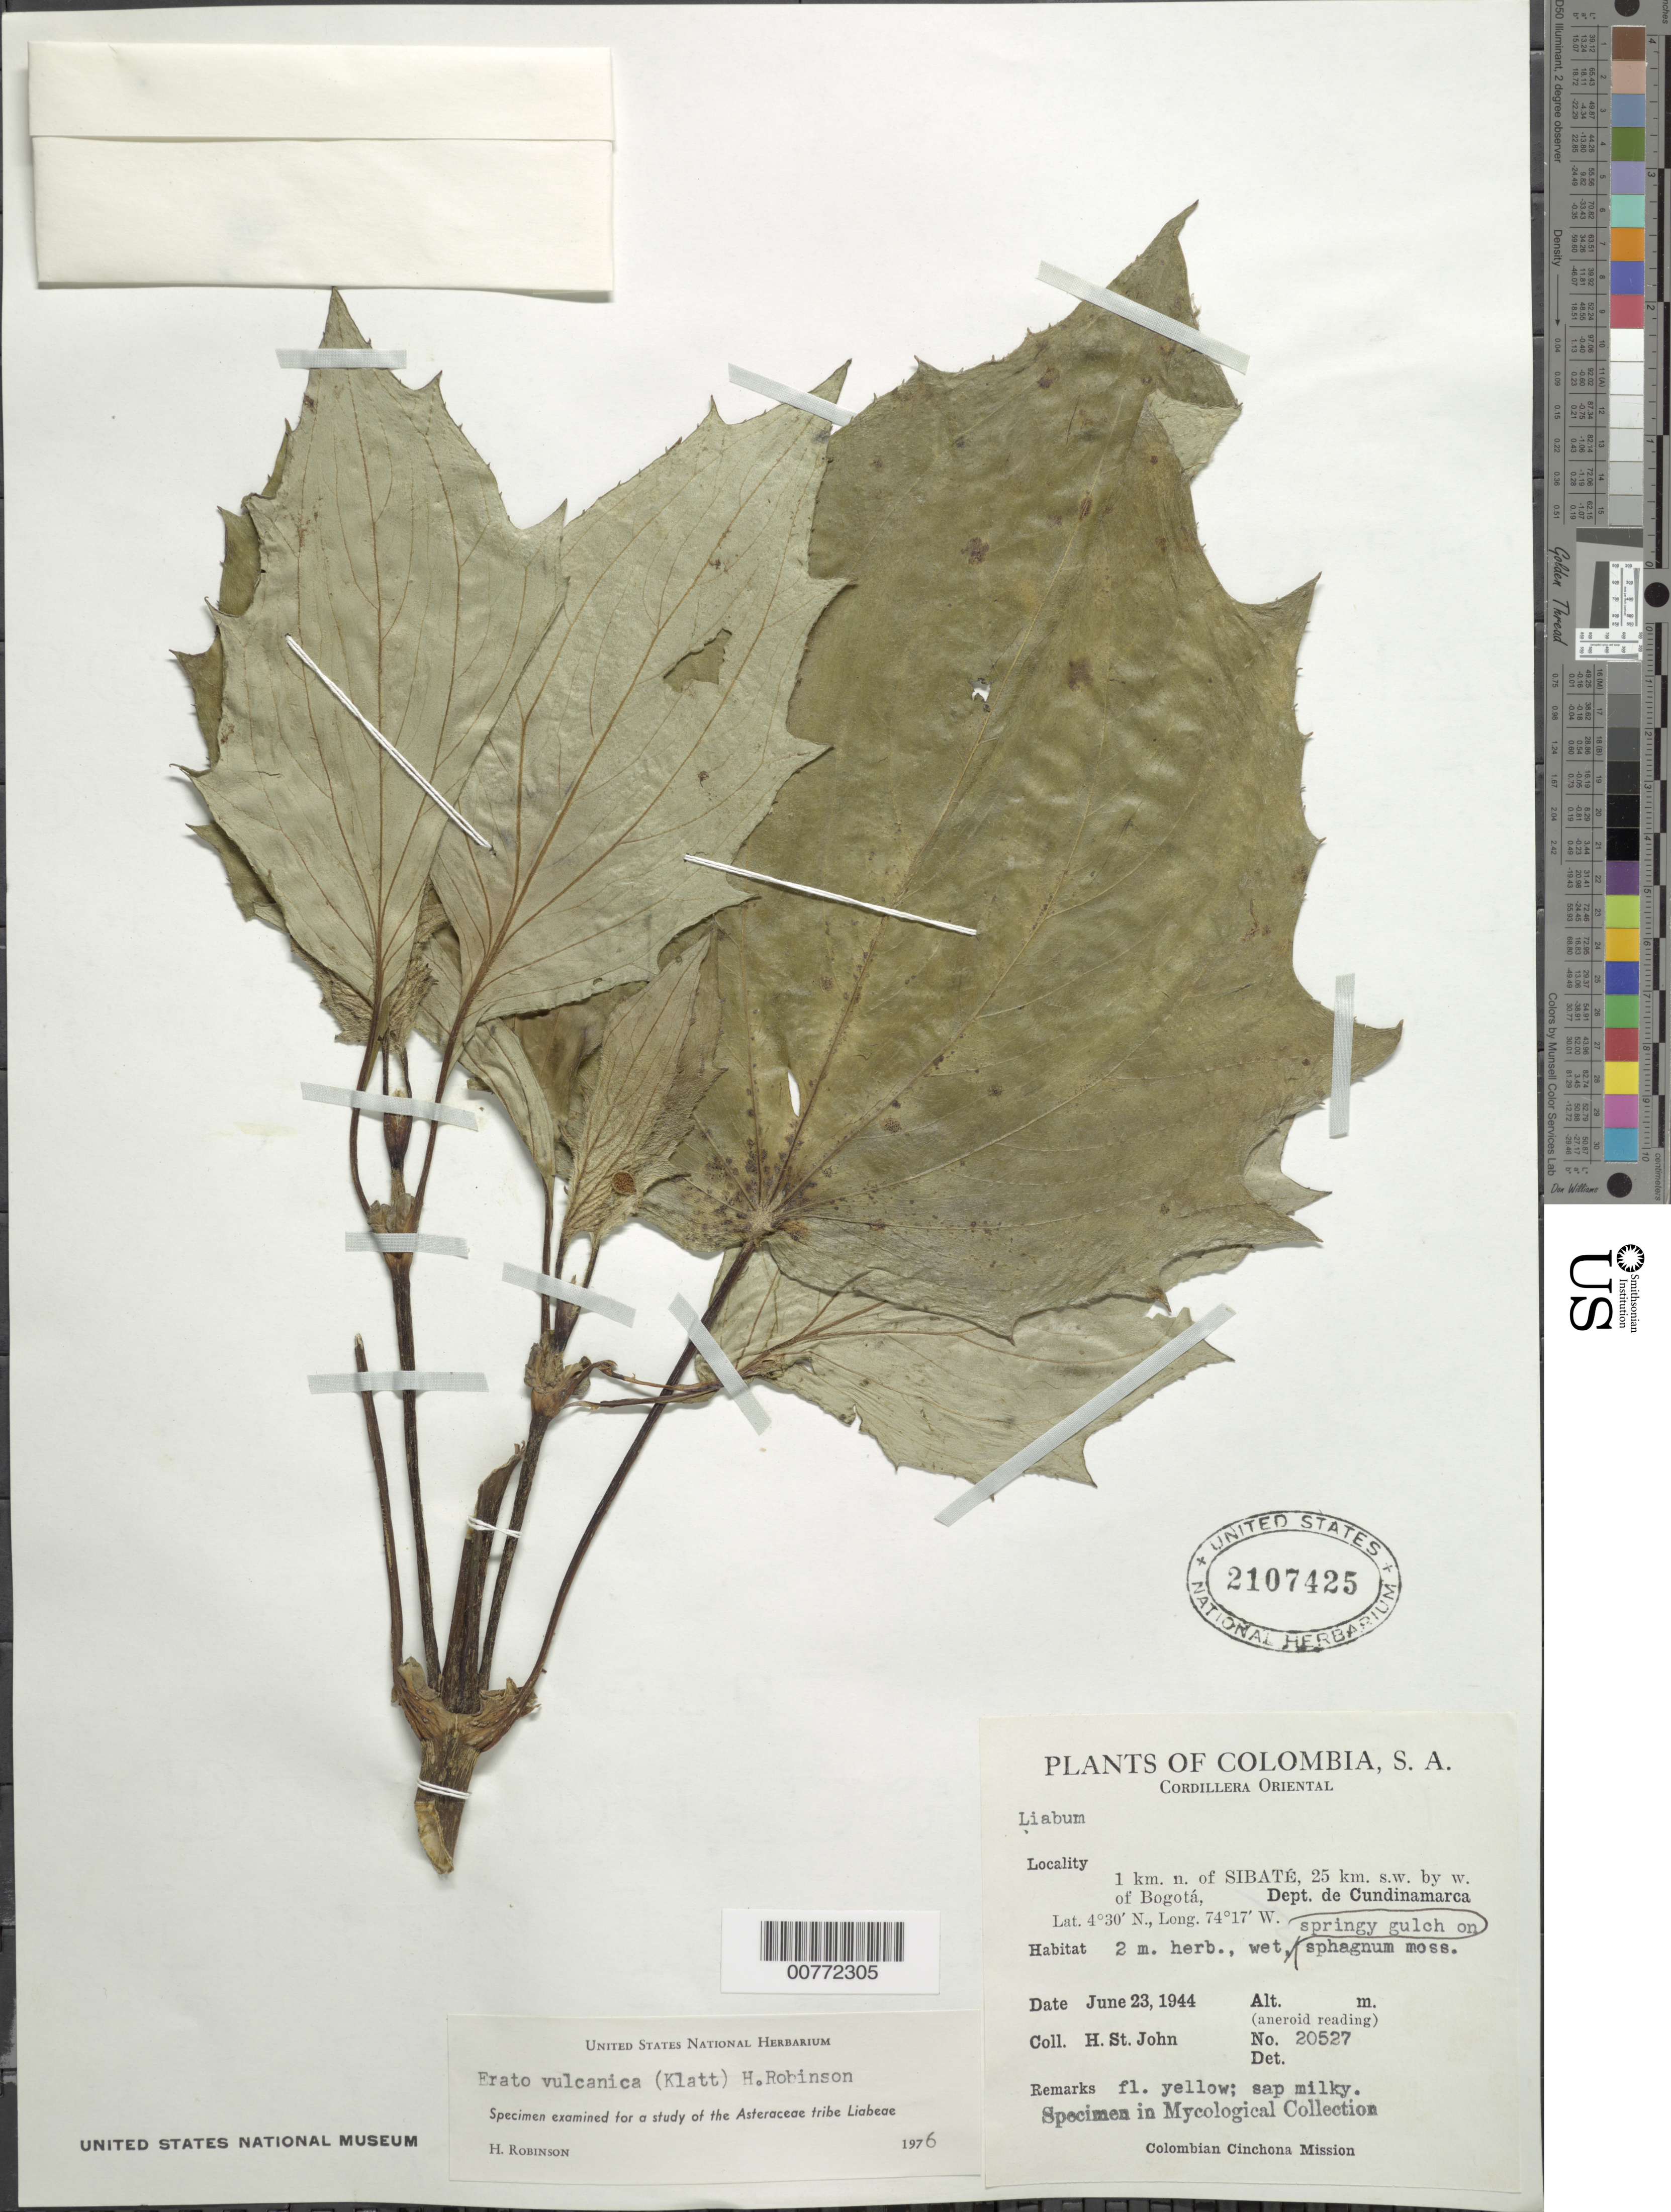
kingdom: Plantae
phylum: Tracheophyta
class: Magnoliopsida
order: Asterales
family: Asteraceae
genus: Erato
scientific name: Erato vulcanica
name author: (Klatt) H. Rob.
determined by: Robinson, Harold E., (US)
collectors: H. St John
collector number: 20527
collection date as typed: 23-Jun-44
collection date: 1944-06-23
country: Colombia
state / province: Cundinamarca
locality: E. Cordillera, 1 km N of Sibate, 25 km SW by W of Bogota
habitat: Springy gulch on sphagnum moss, wet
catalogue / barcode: US 2107425